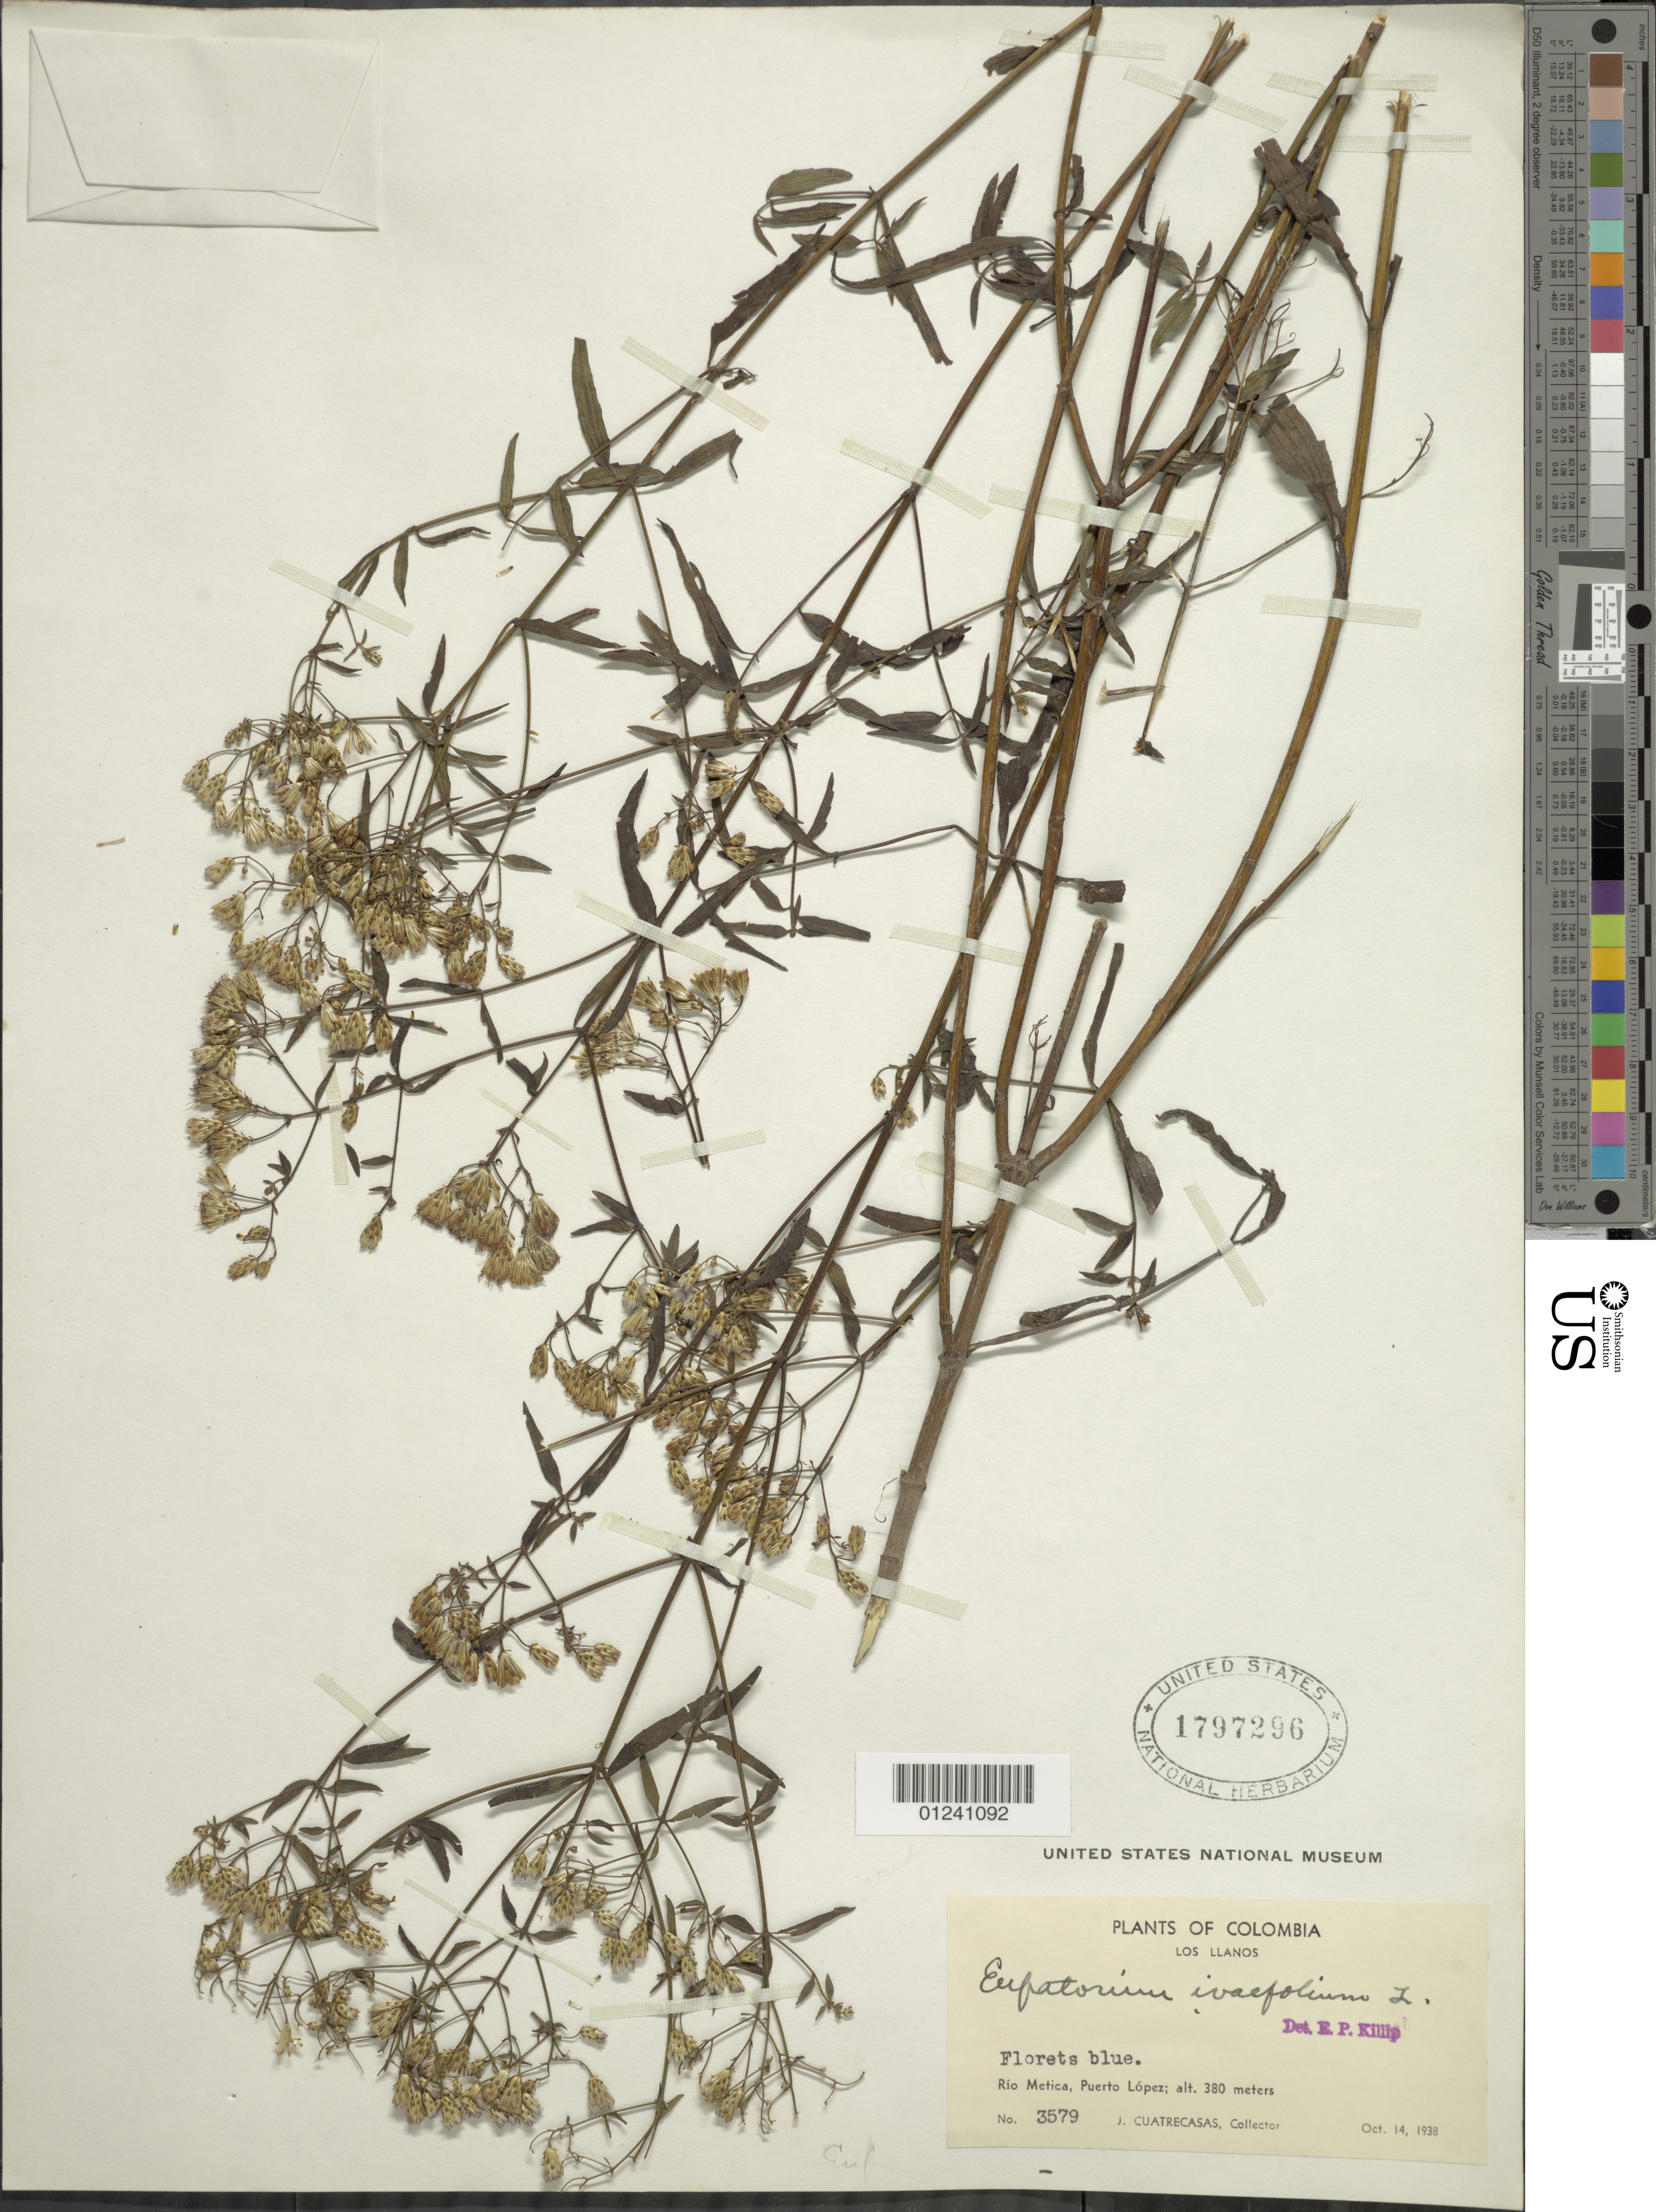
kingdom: Plantae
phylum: Tracheophyta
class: Magnoliopsida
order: Asterales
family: Asteraceae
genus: Chromolaena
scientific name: Chromolaena ivaefolia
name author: (L.) R.M. King & H. Rob.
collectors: J. Cuatrecasas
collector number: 3579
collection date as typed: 14 Oct 1938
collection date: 1938-10-14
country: Colombia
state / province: Meta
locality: Rio Metica, Puerto Lopez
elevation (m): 380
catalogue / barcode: US 1797296